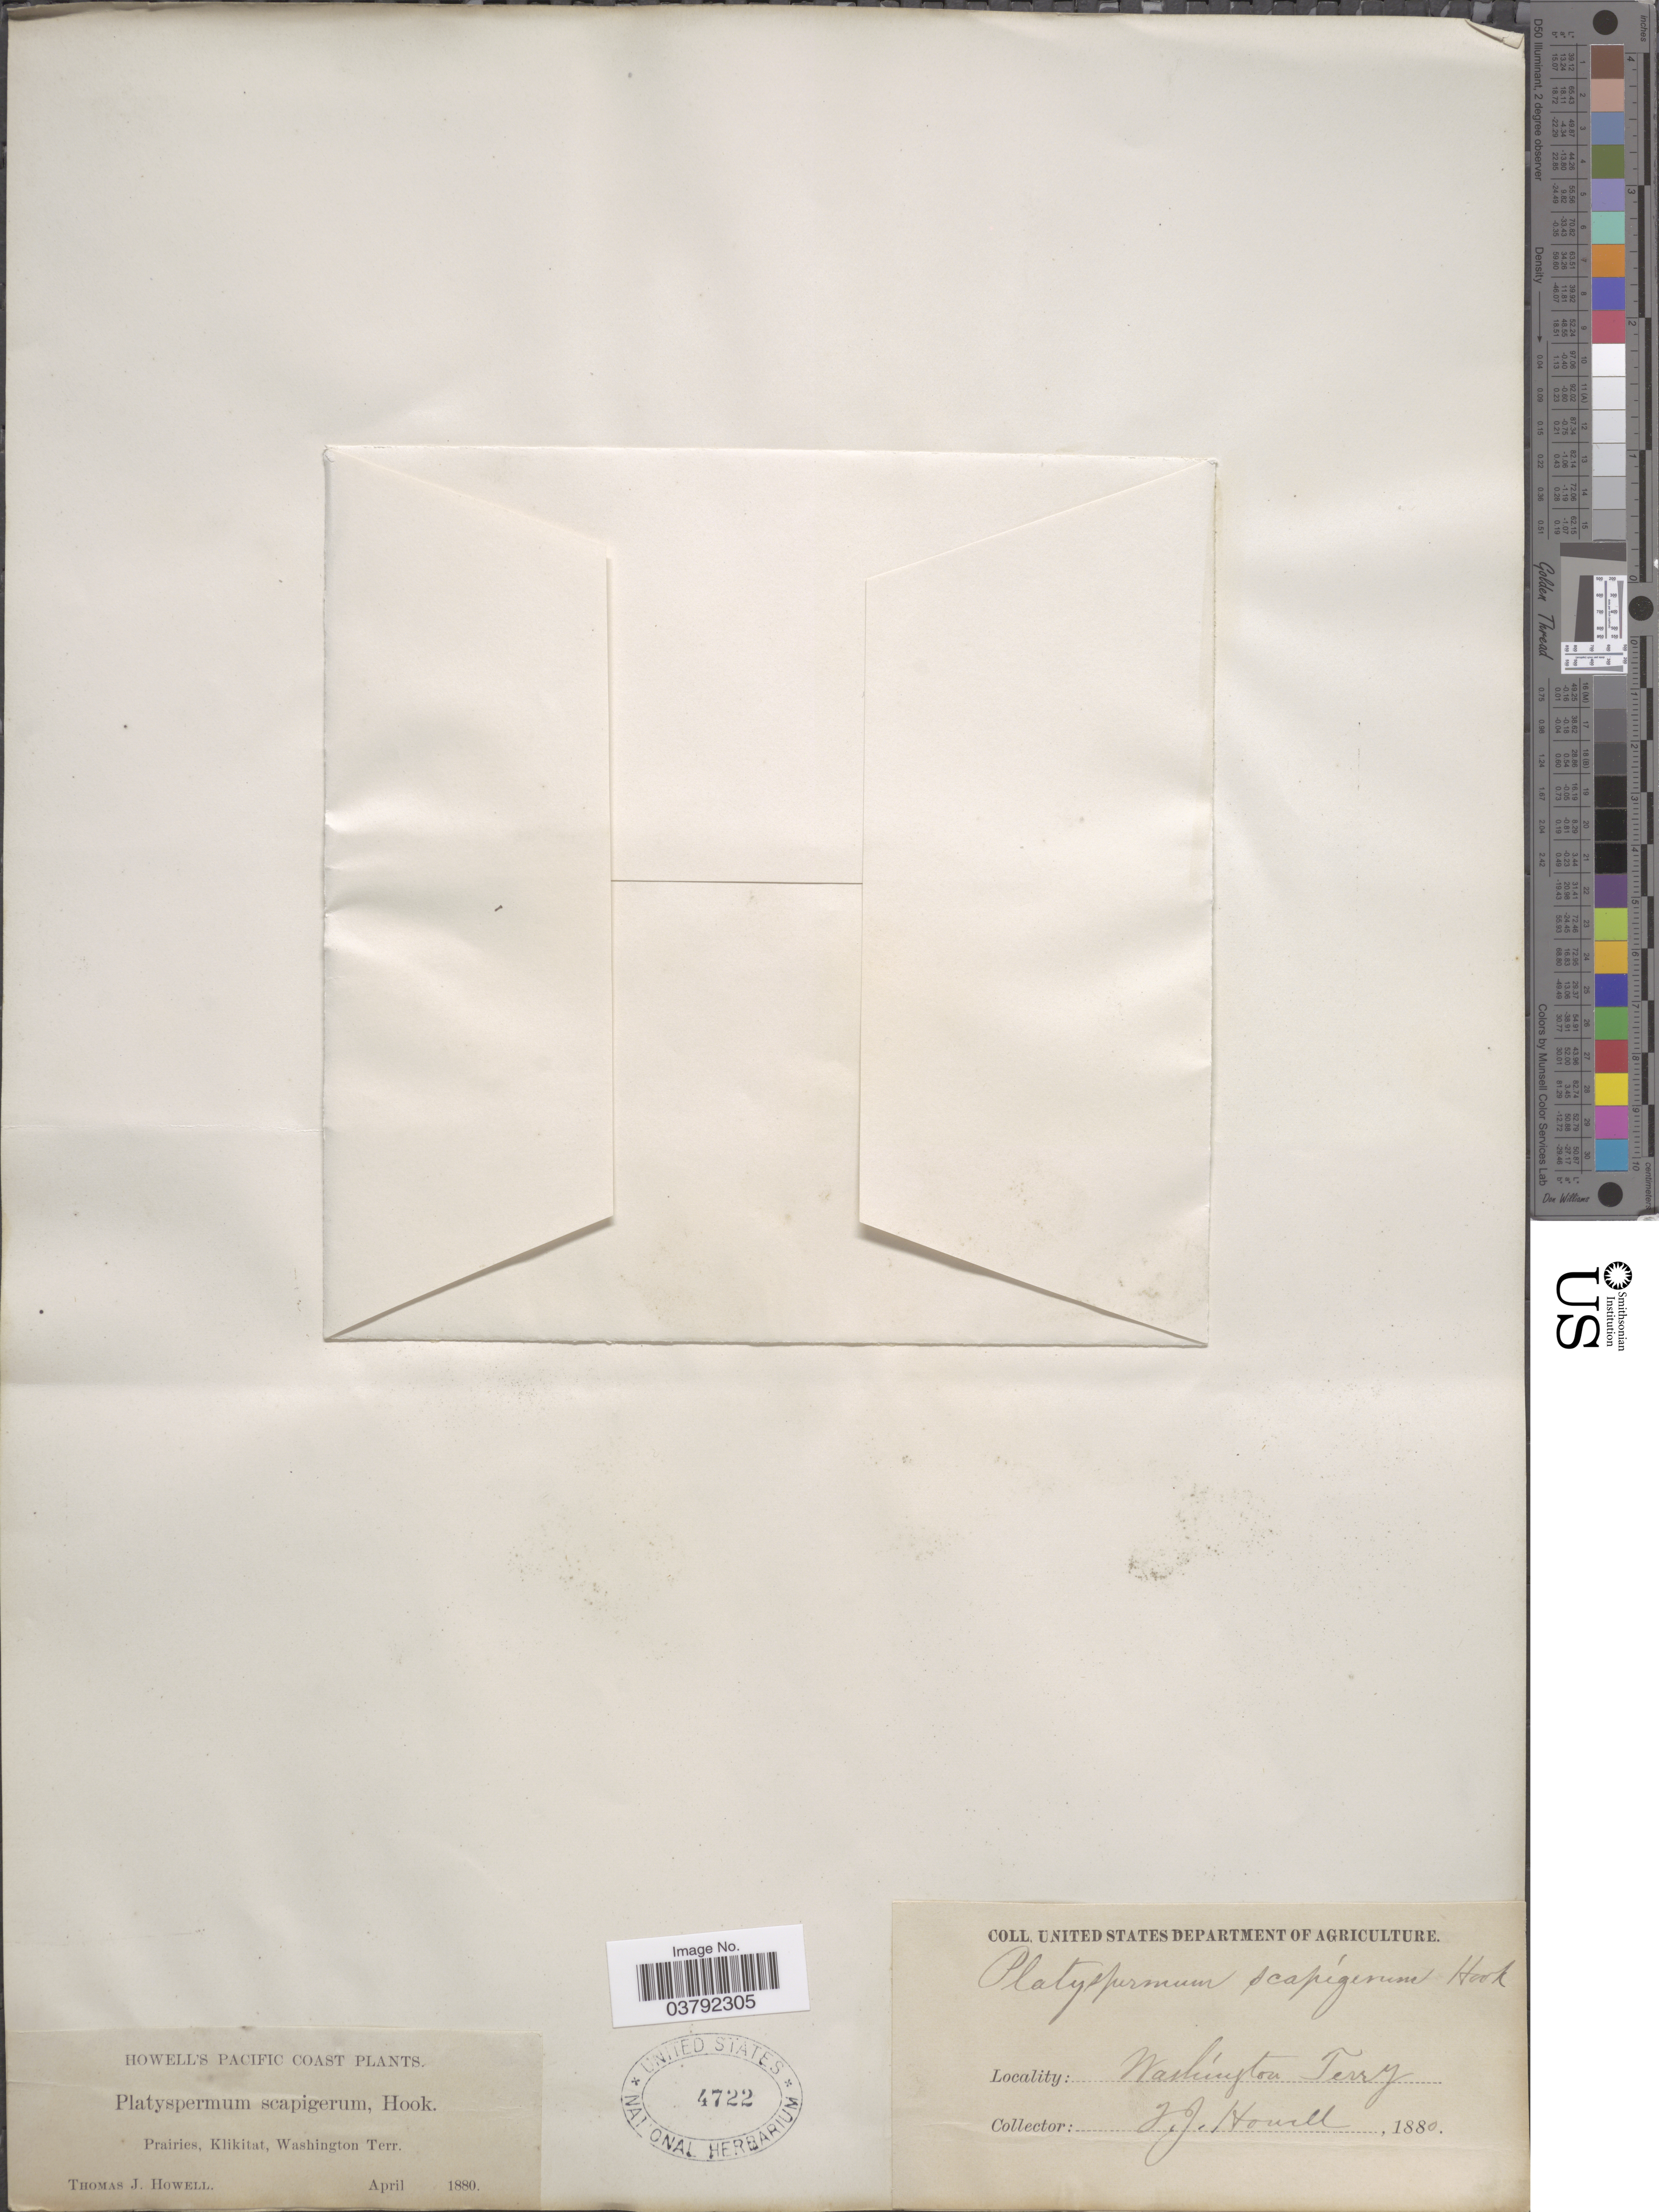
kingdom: Plantae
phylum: Tracheophyta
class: Magnoliopsida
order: Brassicales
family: Brassicaceae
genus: Idahoa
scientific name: Idahoa scapigera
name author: A. Nelson & J.F. Macbr.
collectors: T. J. Howell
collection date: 1880-04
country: United States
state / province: Washington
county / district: Klickitat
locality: Pacific Coast. Prairies, Klikitat, Washington Terr.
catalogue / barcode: US 4722